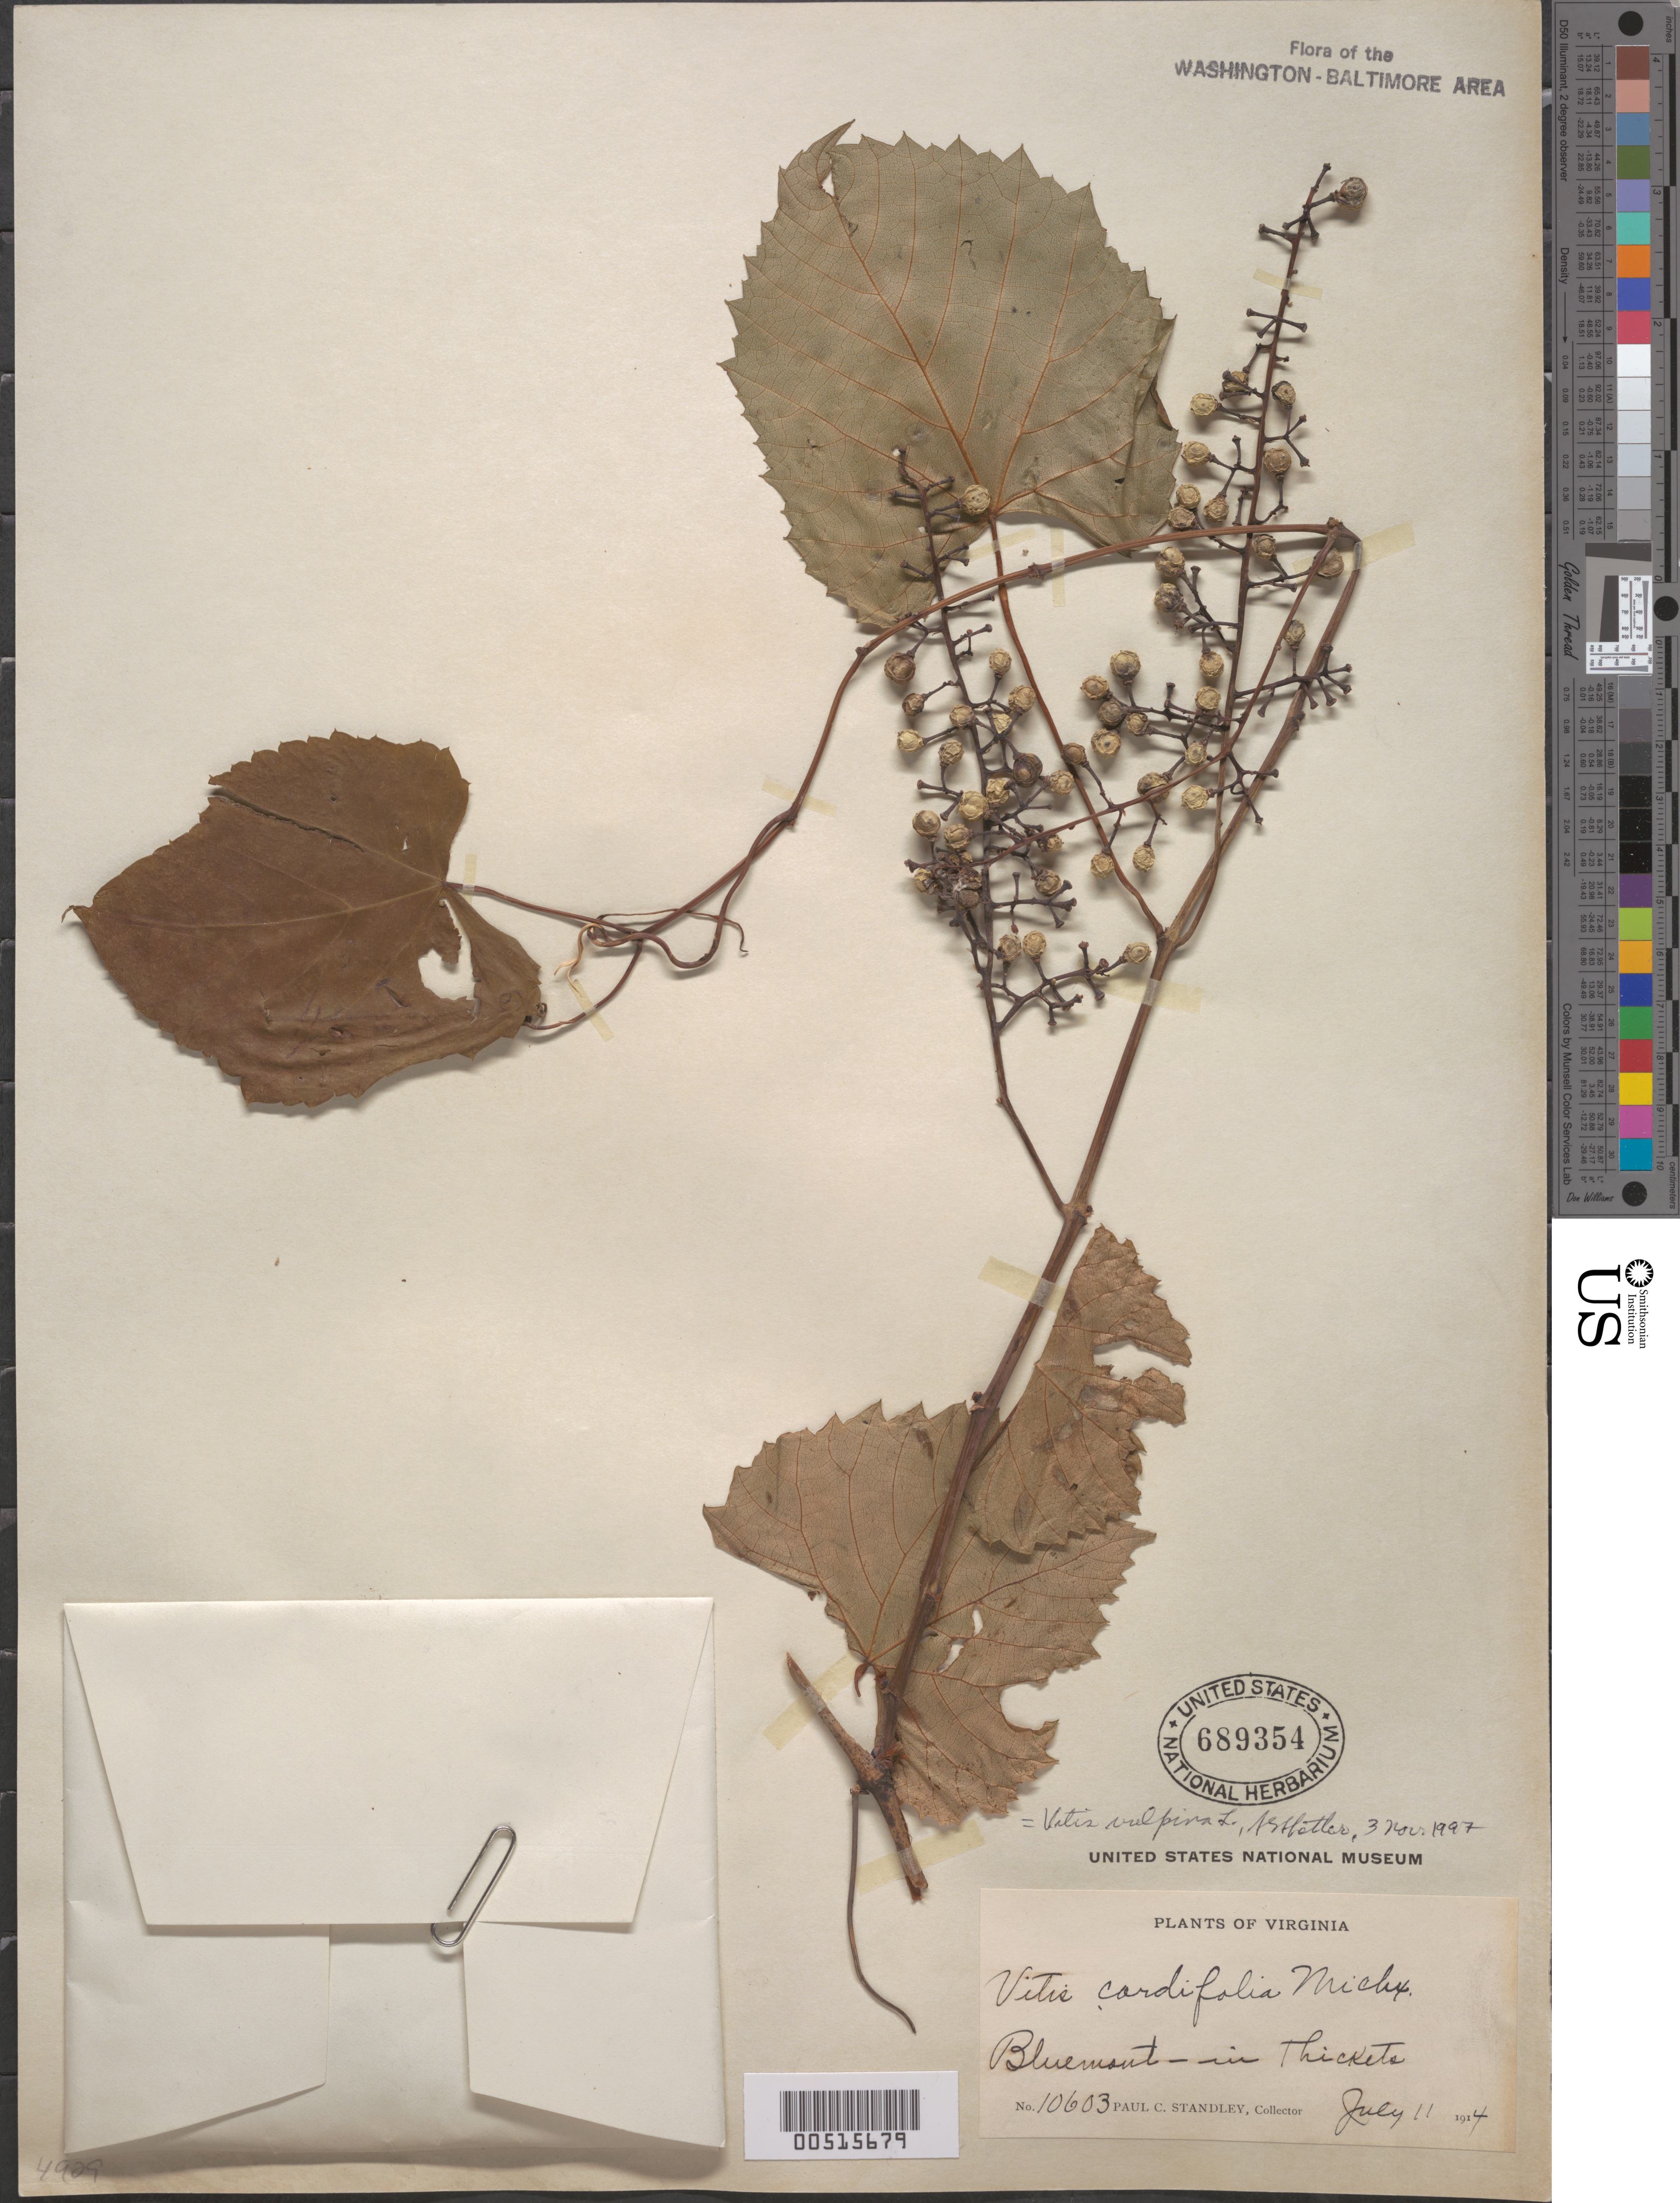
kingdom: Plantae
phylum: Tracheophyta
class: Magnoliopsida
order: Vitales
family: Vitaceae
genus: Vitis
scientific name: Vitis vulpina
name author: L.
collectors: P. C. Standley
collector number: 10603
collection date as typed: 11 Jul 1914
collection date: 1914-07-11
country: United States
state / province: Virginia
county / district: Loudoun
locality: Bluemont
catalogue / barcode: US 689354